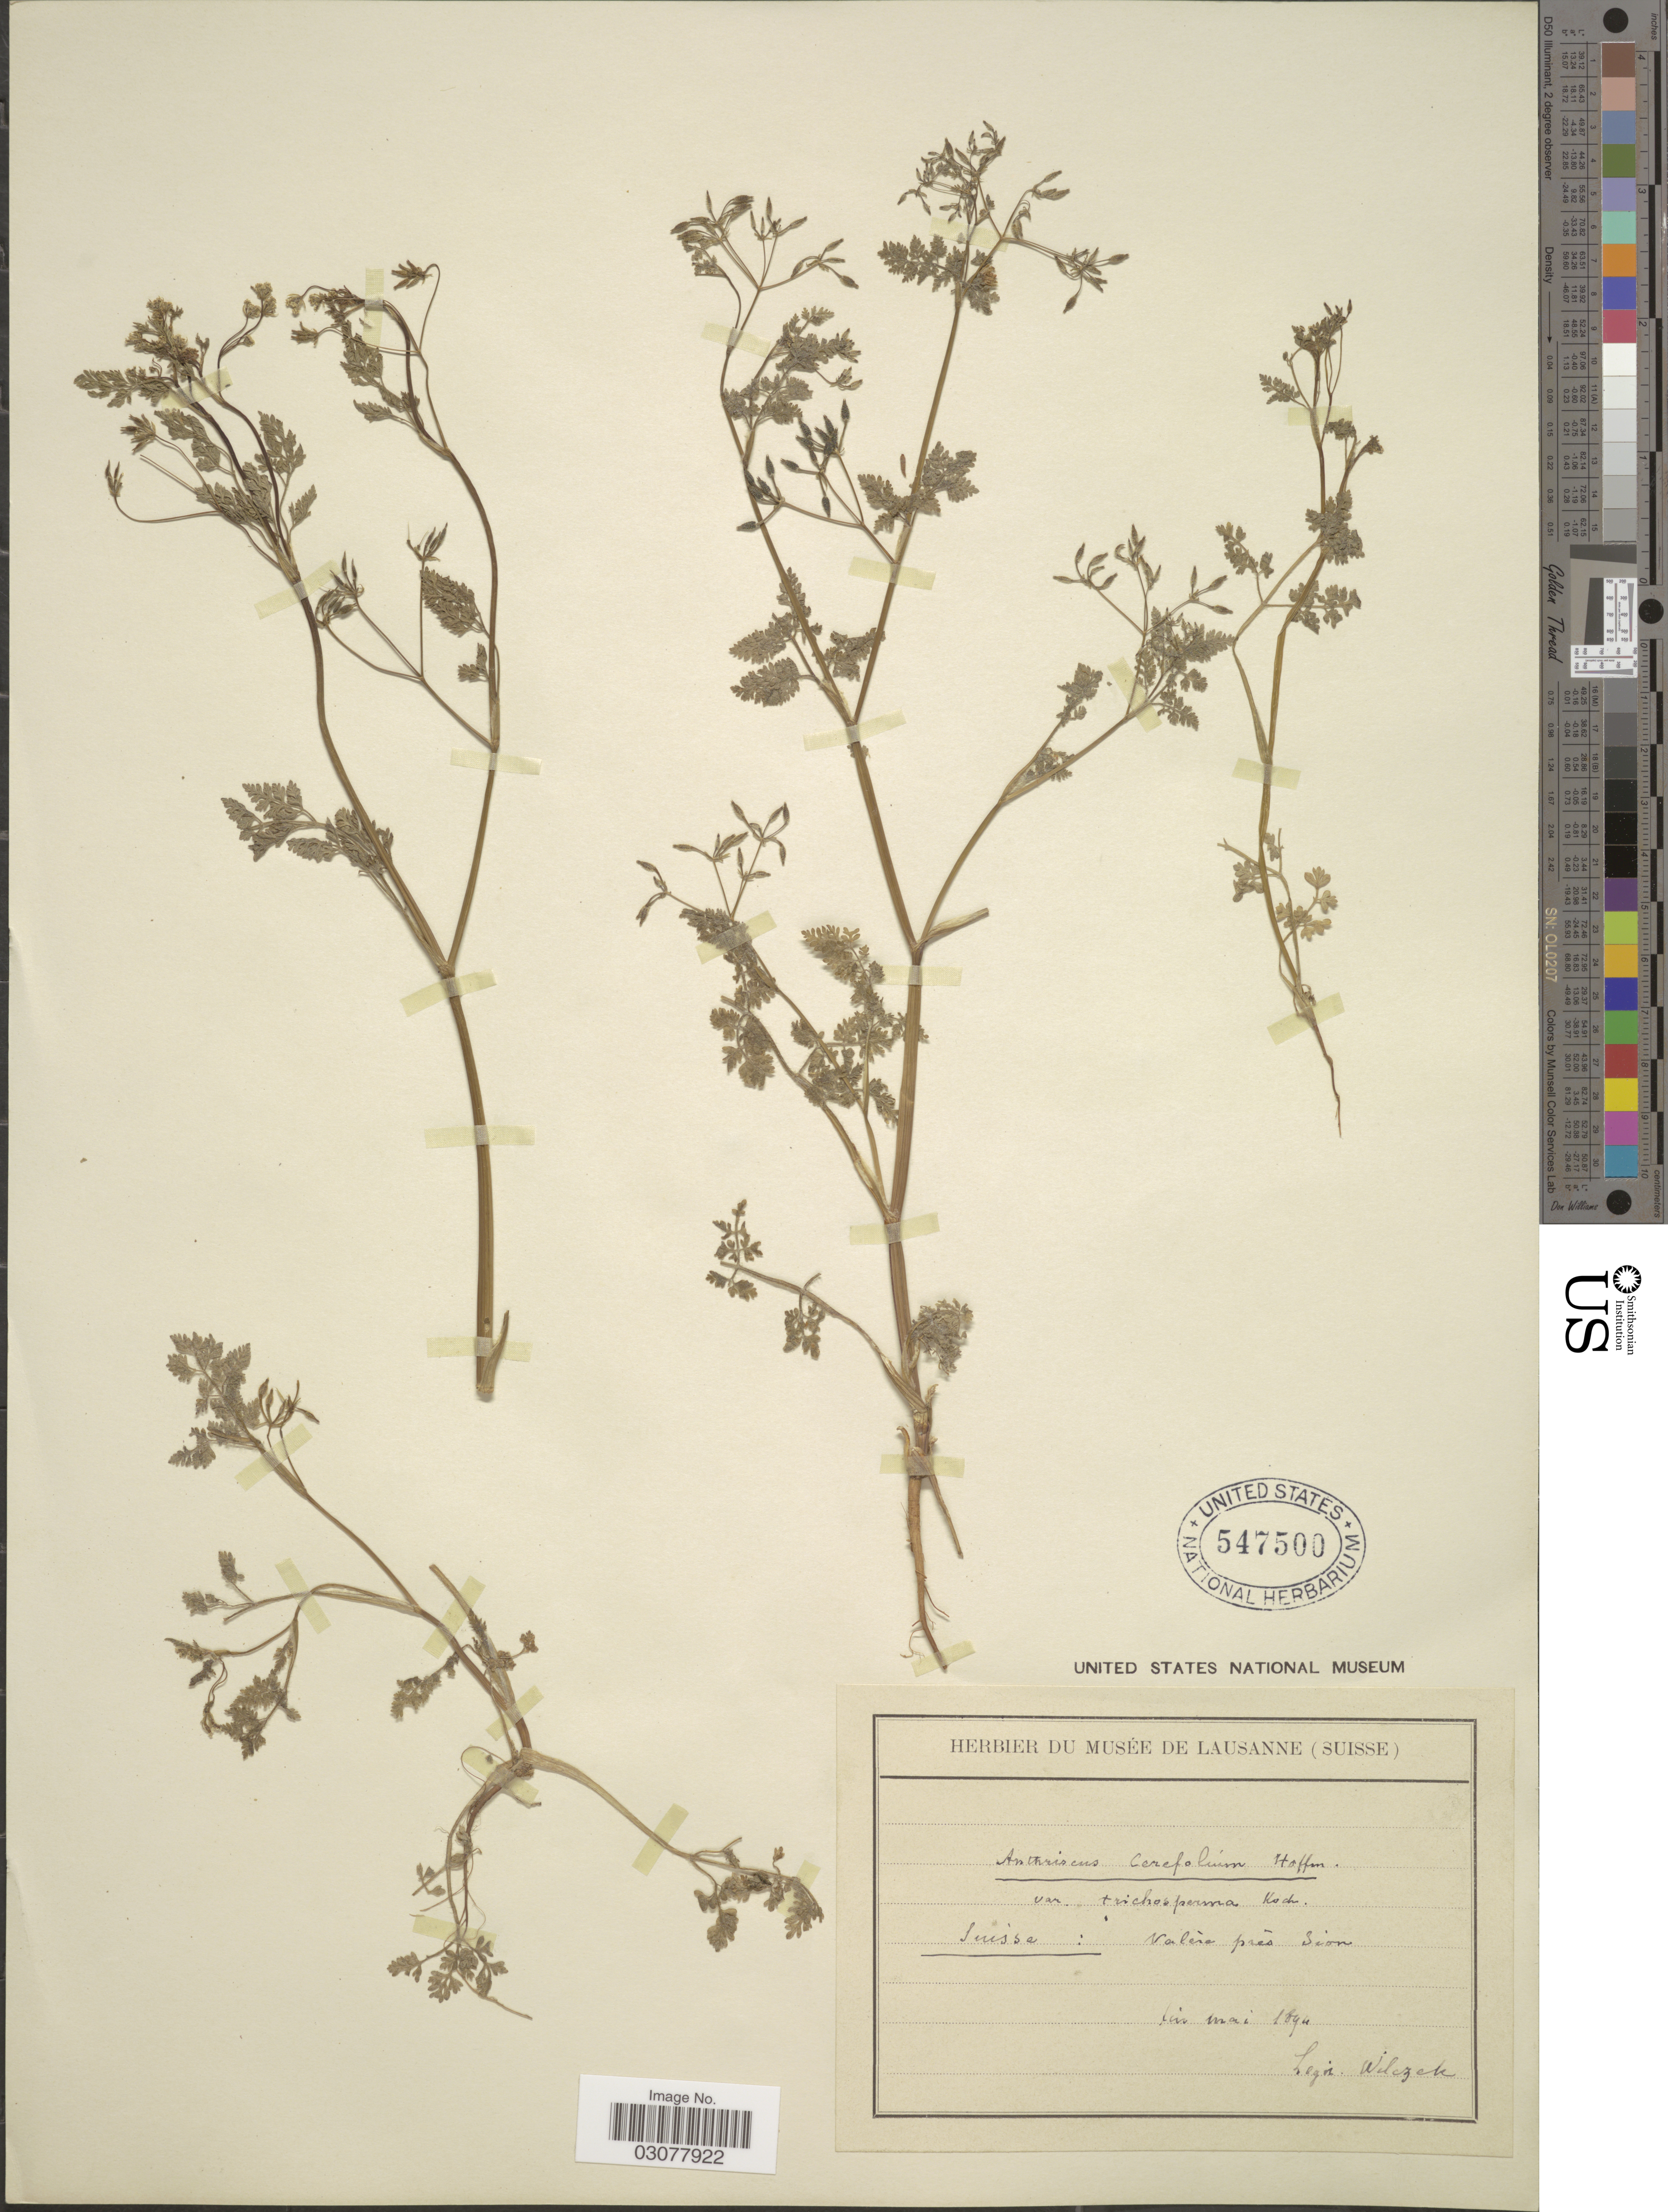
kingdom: Plantae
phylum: Tracheophyta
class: Magnoliopsida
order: Apiales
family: Apiaceae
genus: Anthriscus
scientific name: Anthriscus cerefolium var. trichocarpus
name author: Neilr.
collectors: Wilczek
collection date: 1894-05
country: Switzerland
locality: Suisse: Valére prés Sion.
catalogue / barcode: US 547500